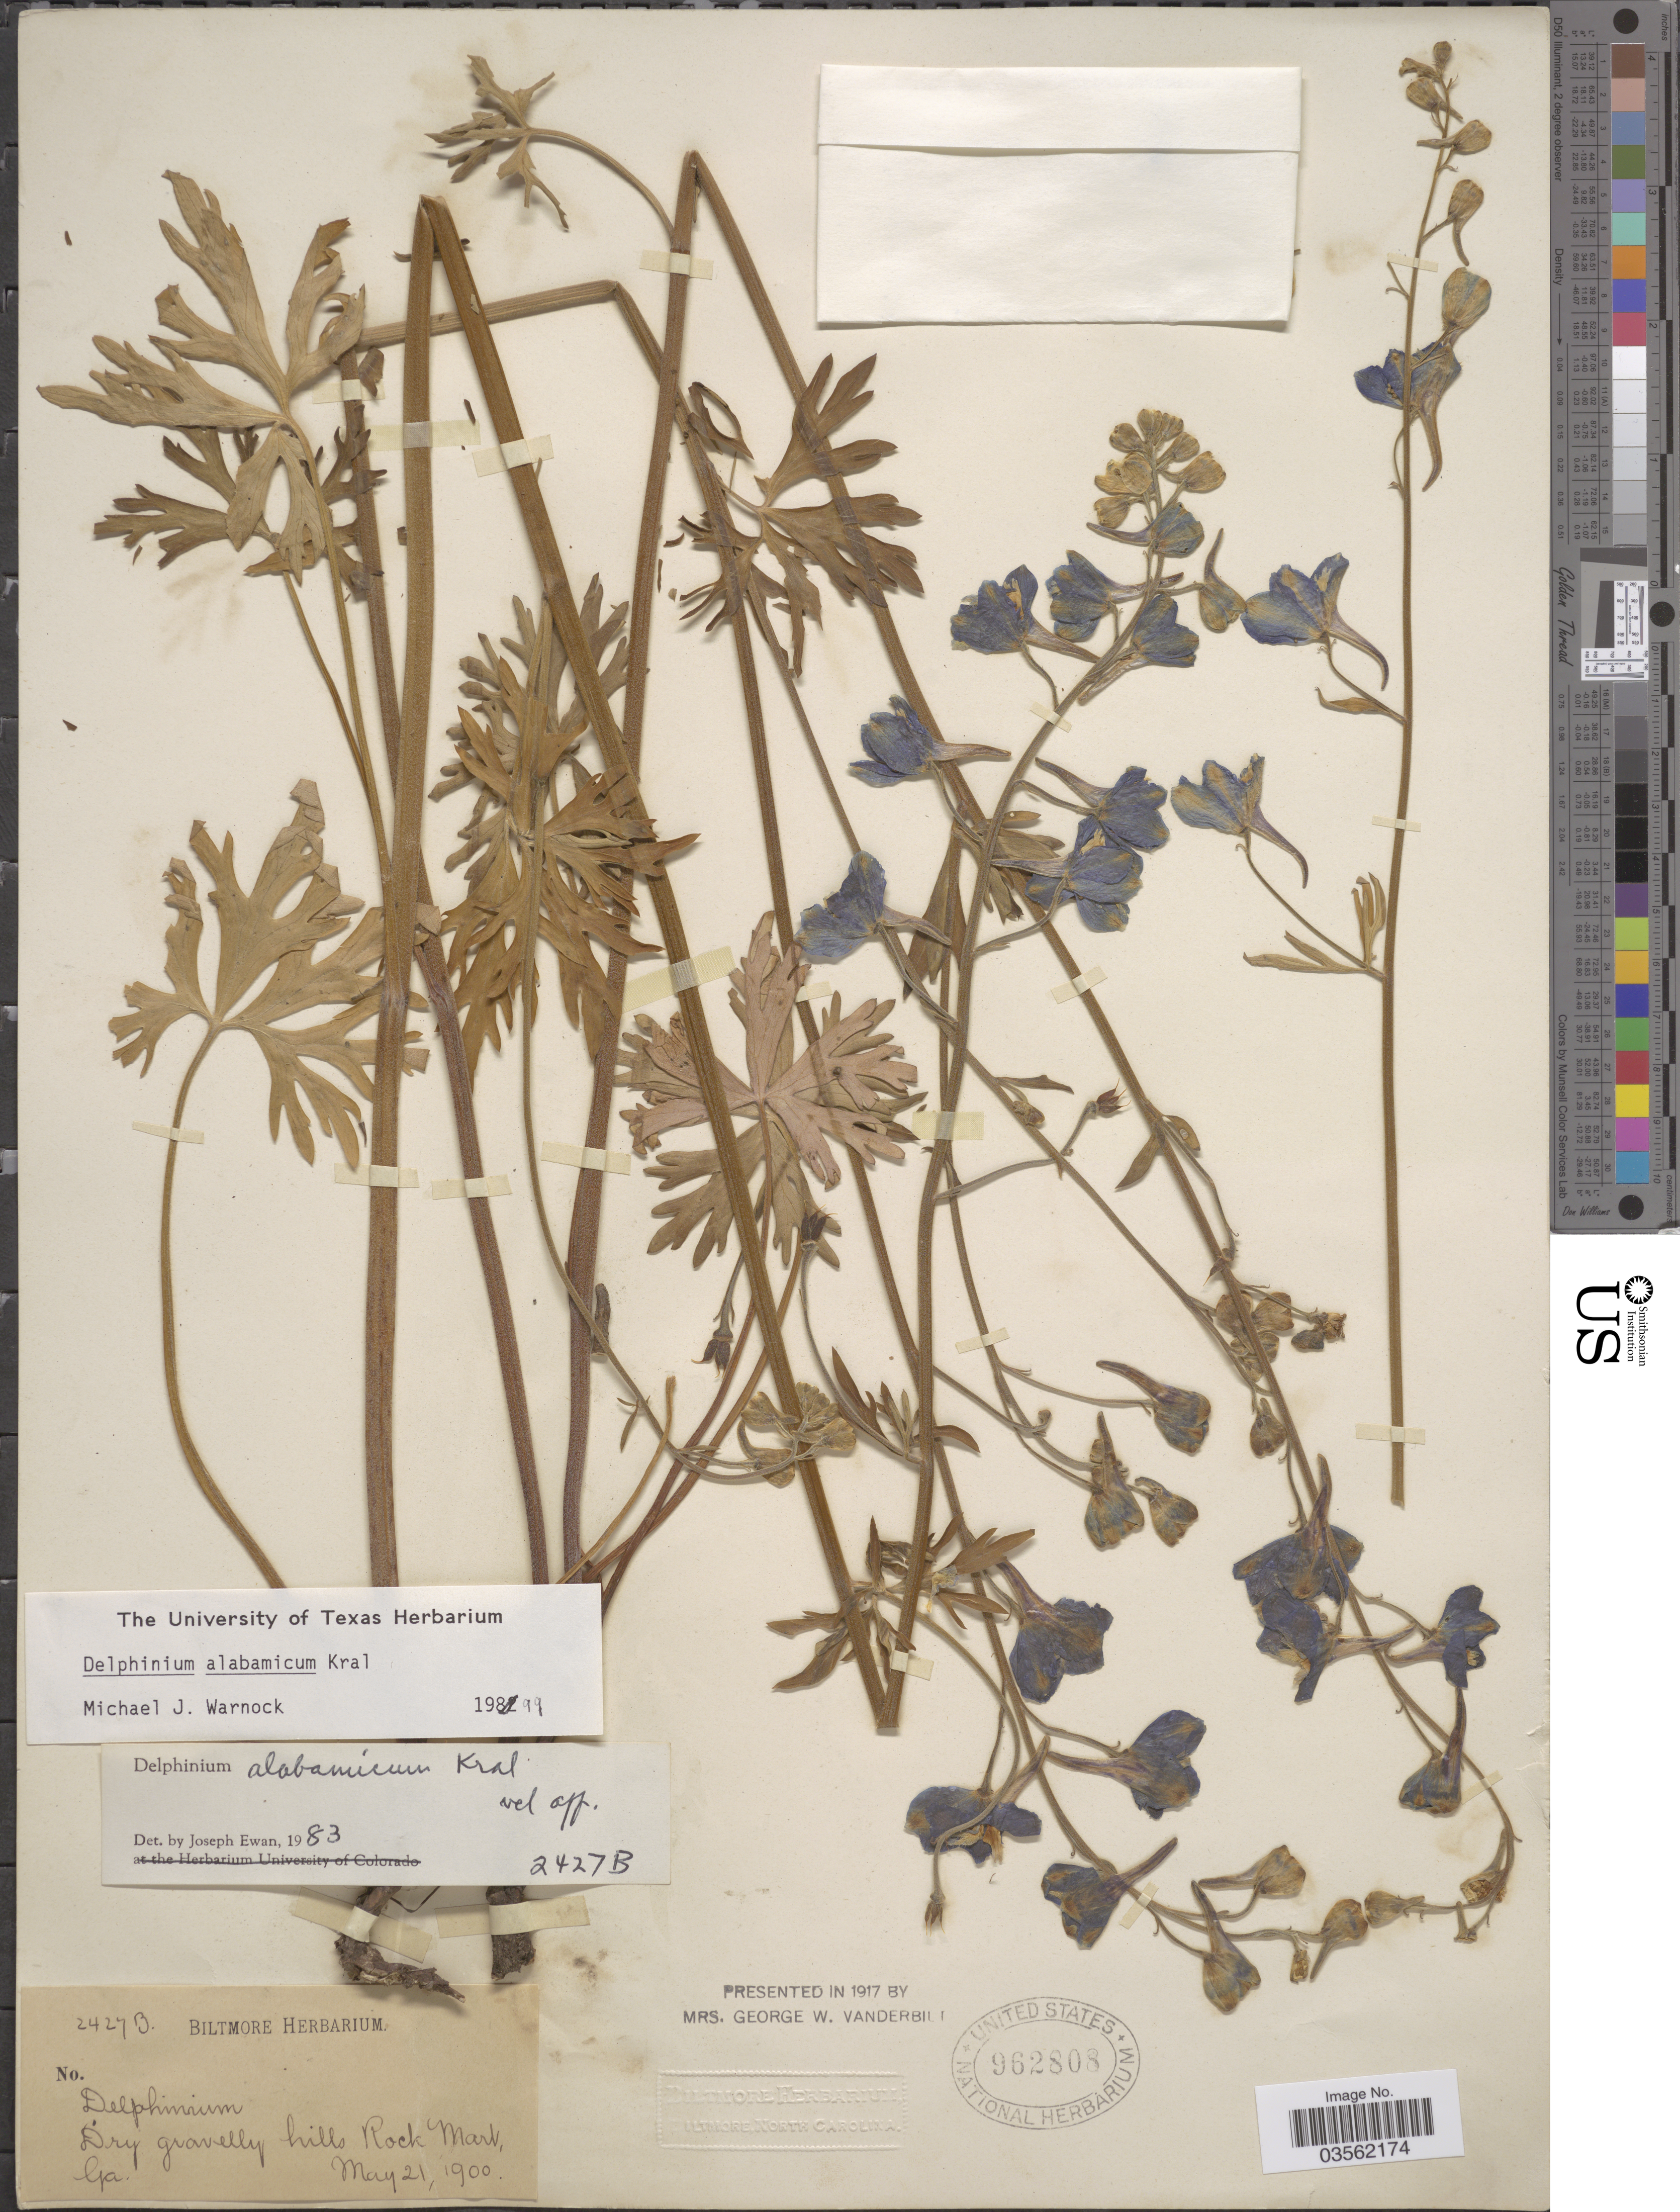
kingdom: Plantae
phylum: Tracheophyta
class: Magnoliopsida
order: Ranunculales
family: Ranunculaceae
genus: Delphinium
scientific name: Delphinium alabamicum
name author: Kral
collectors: ex herb. Biltmore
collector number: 2427B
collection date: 1900-05-21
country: United States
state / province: Georgia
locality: Dry gravelly hills Rock Marl.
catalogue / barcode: US 962808